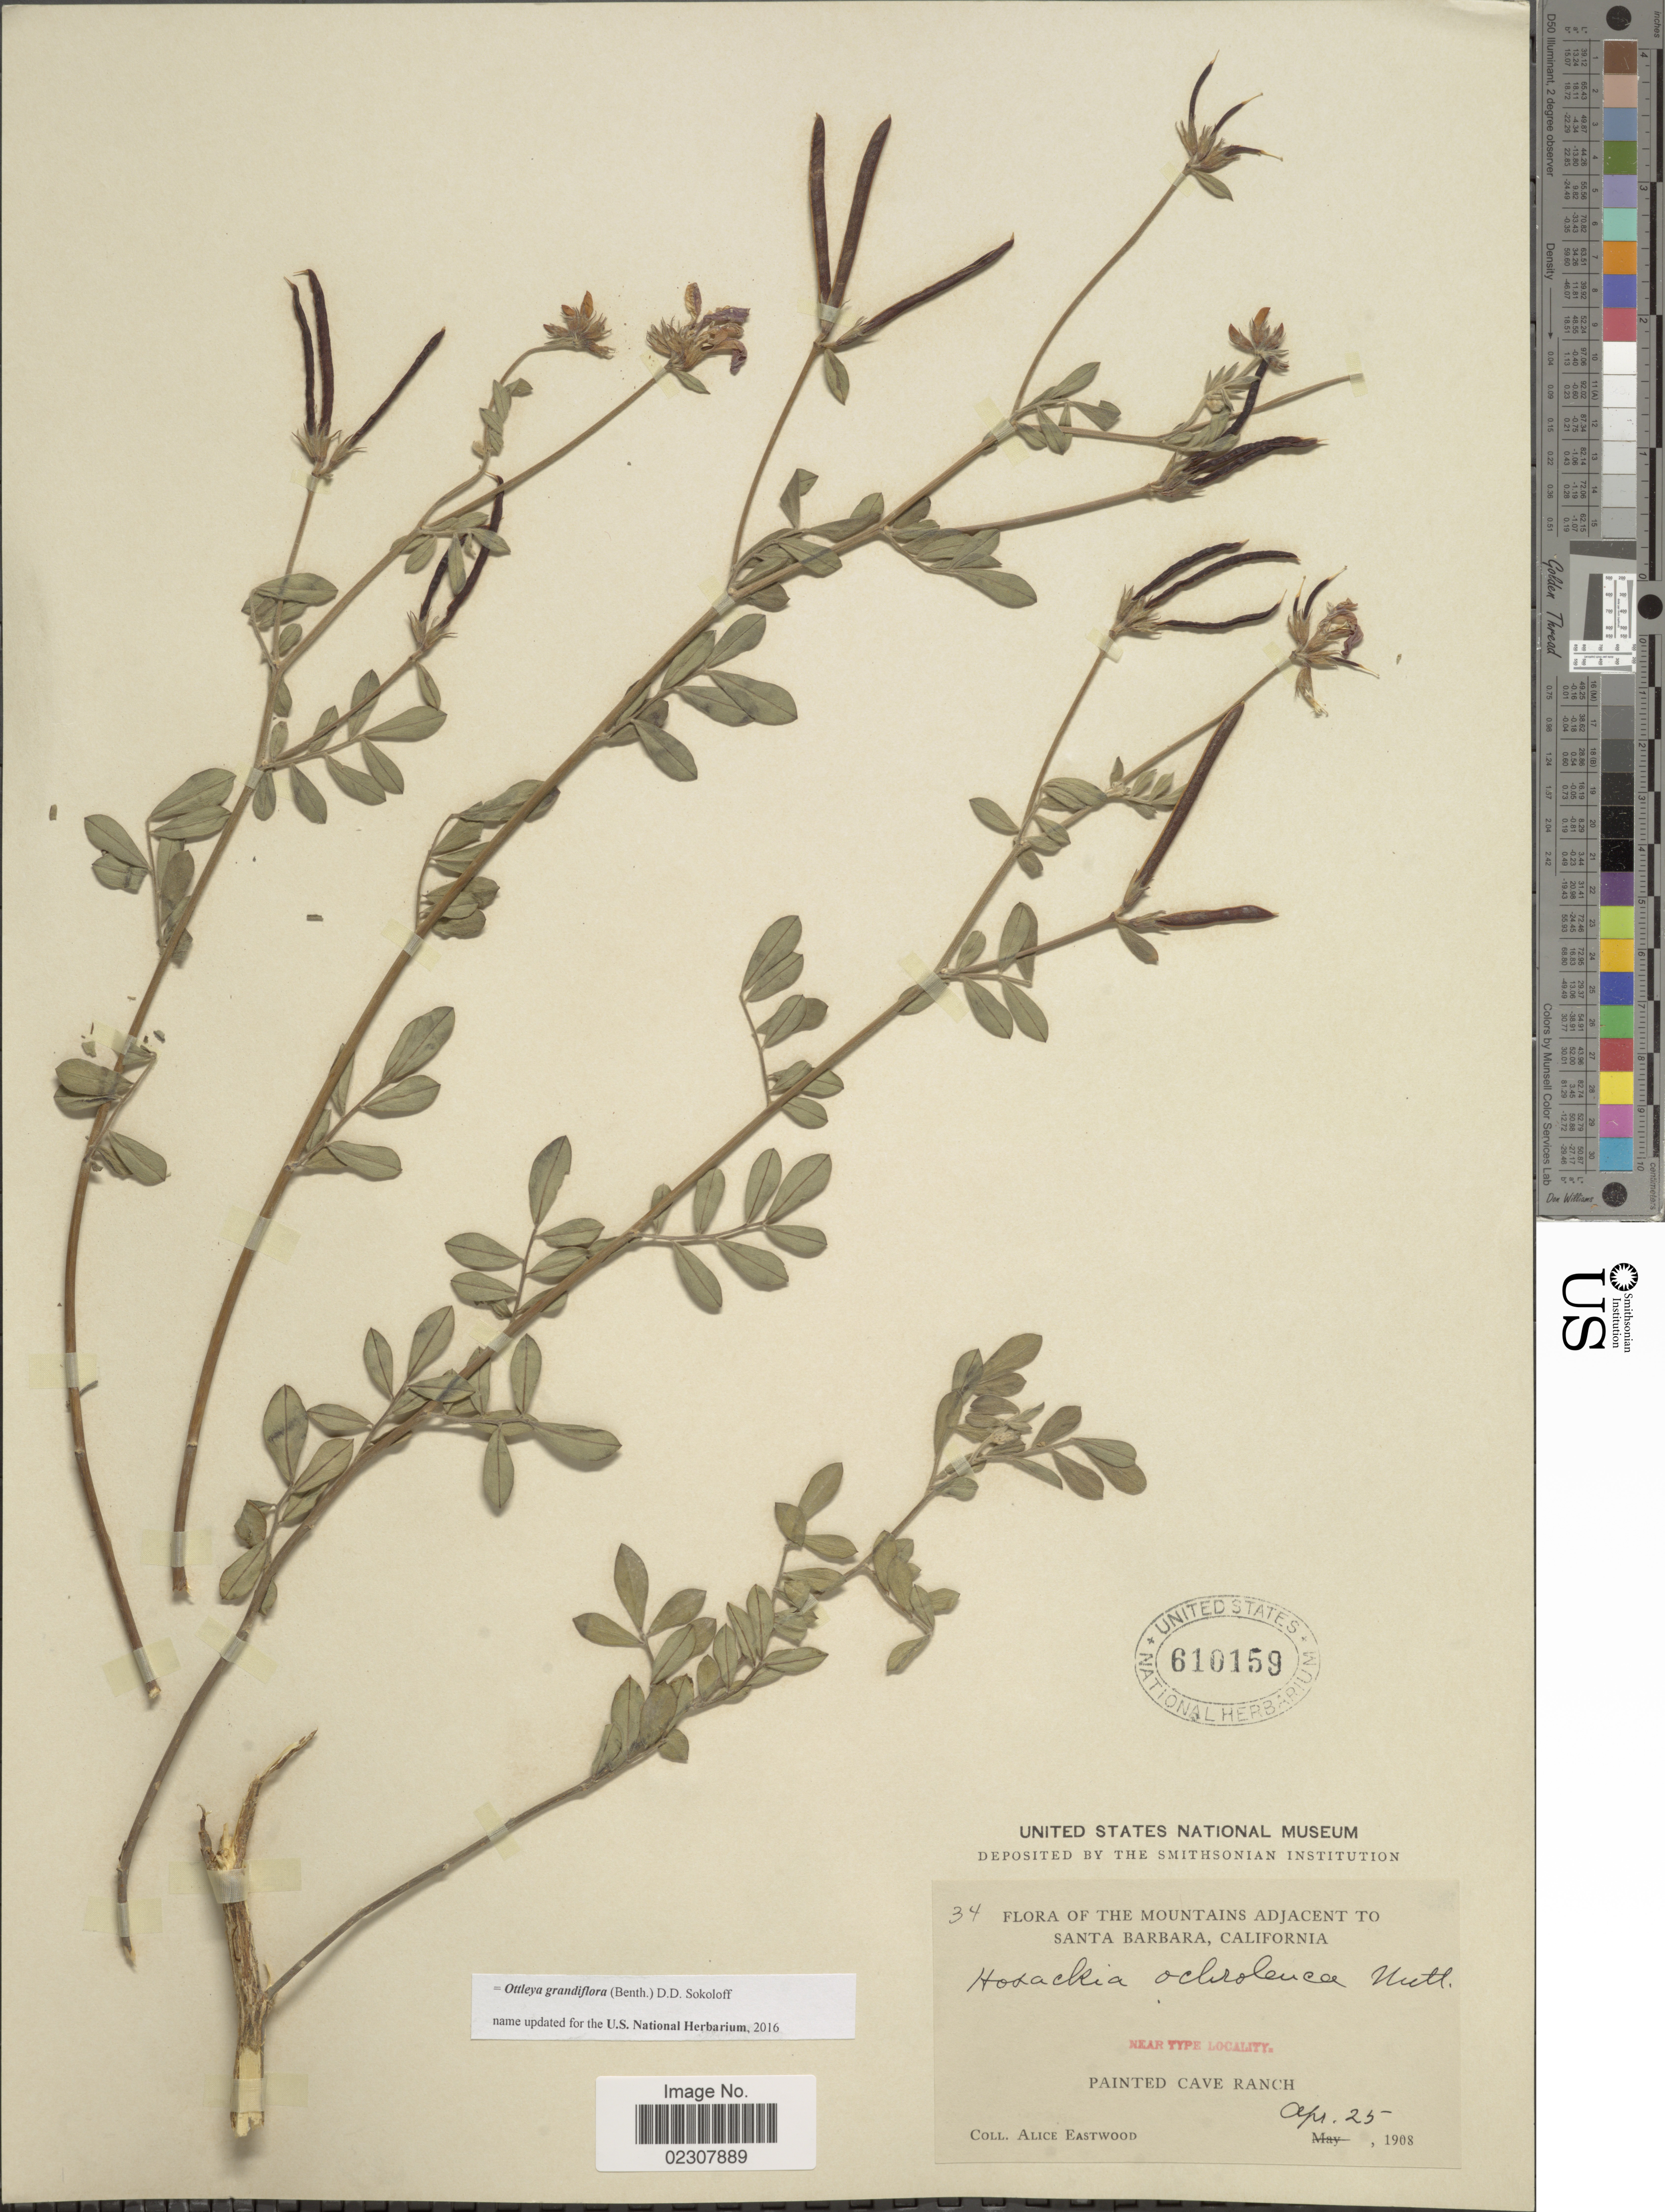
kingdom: Plantae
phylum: Tracheophyta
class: Magnoliopsida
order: Fabales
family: Fabaceae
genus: Ottleya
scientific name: Ottleya grandiflora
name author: (Benth.) D.D. Sokoloff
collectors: A. Eastwood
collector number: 34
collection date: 1908-04-25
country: United States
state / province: California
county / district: Santa Barbara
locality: The Mountains adjacent to Santa Barbara, near type locality, Painted Cave Ranch.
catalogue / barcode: US 610159